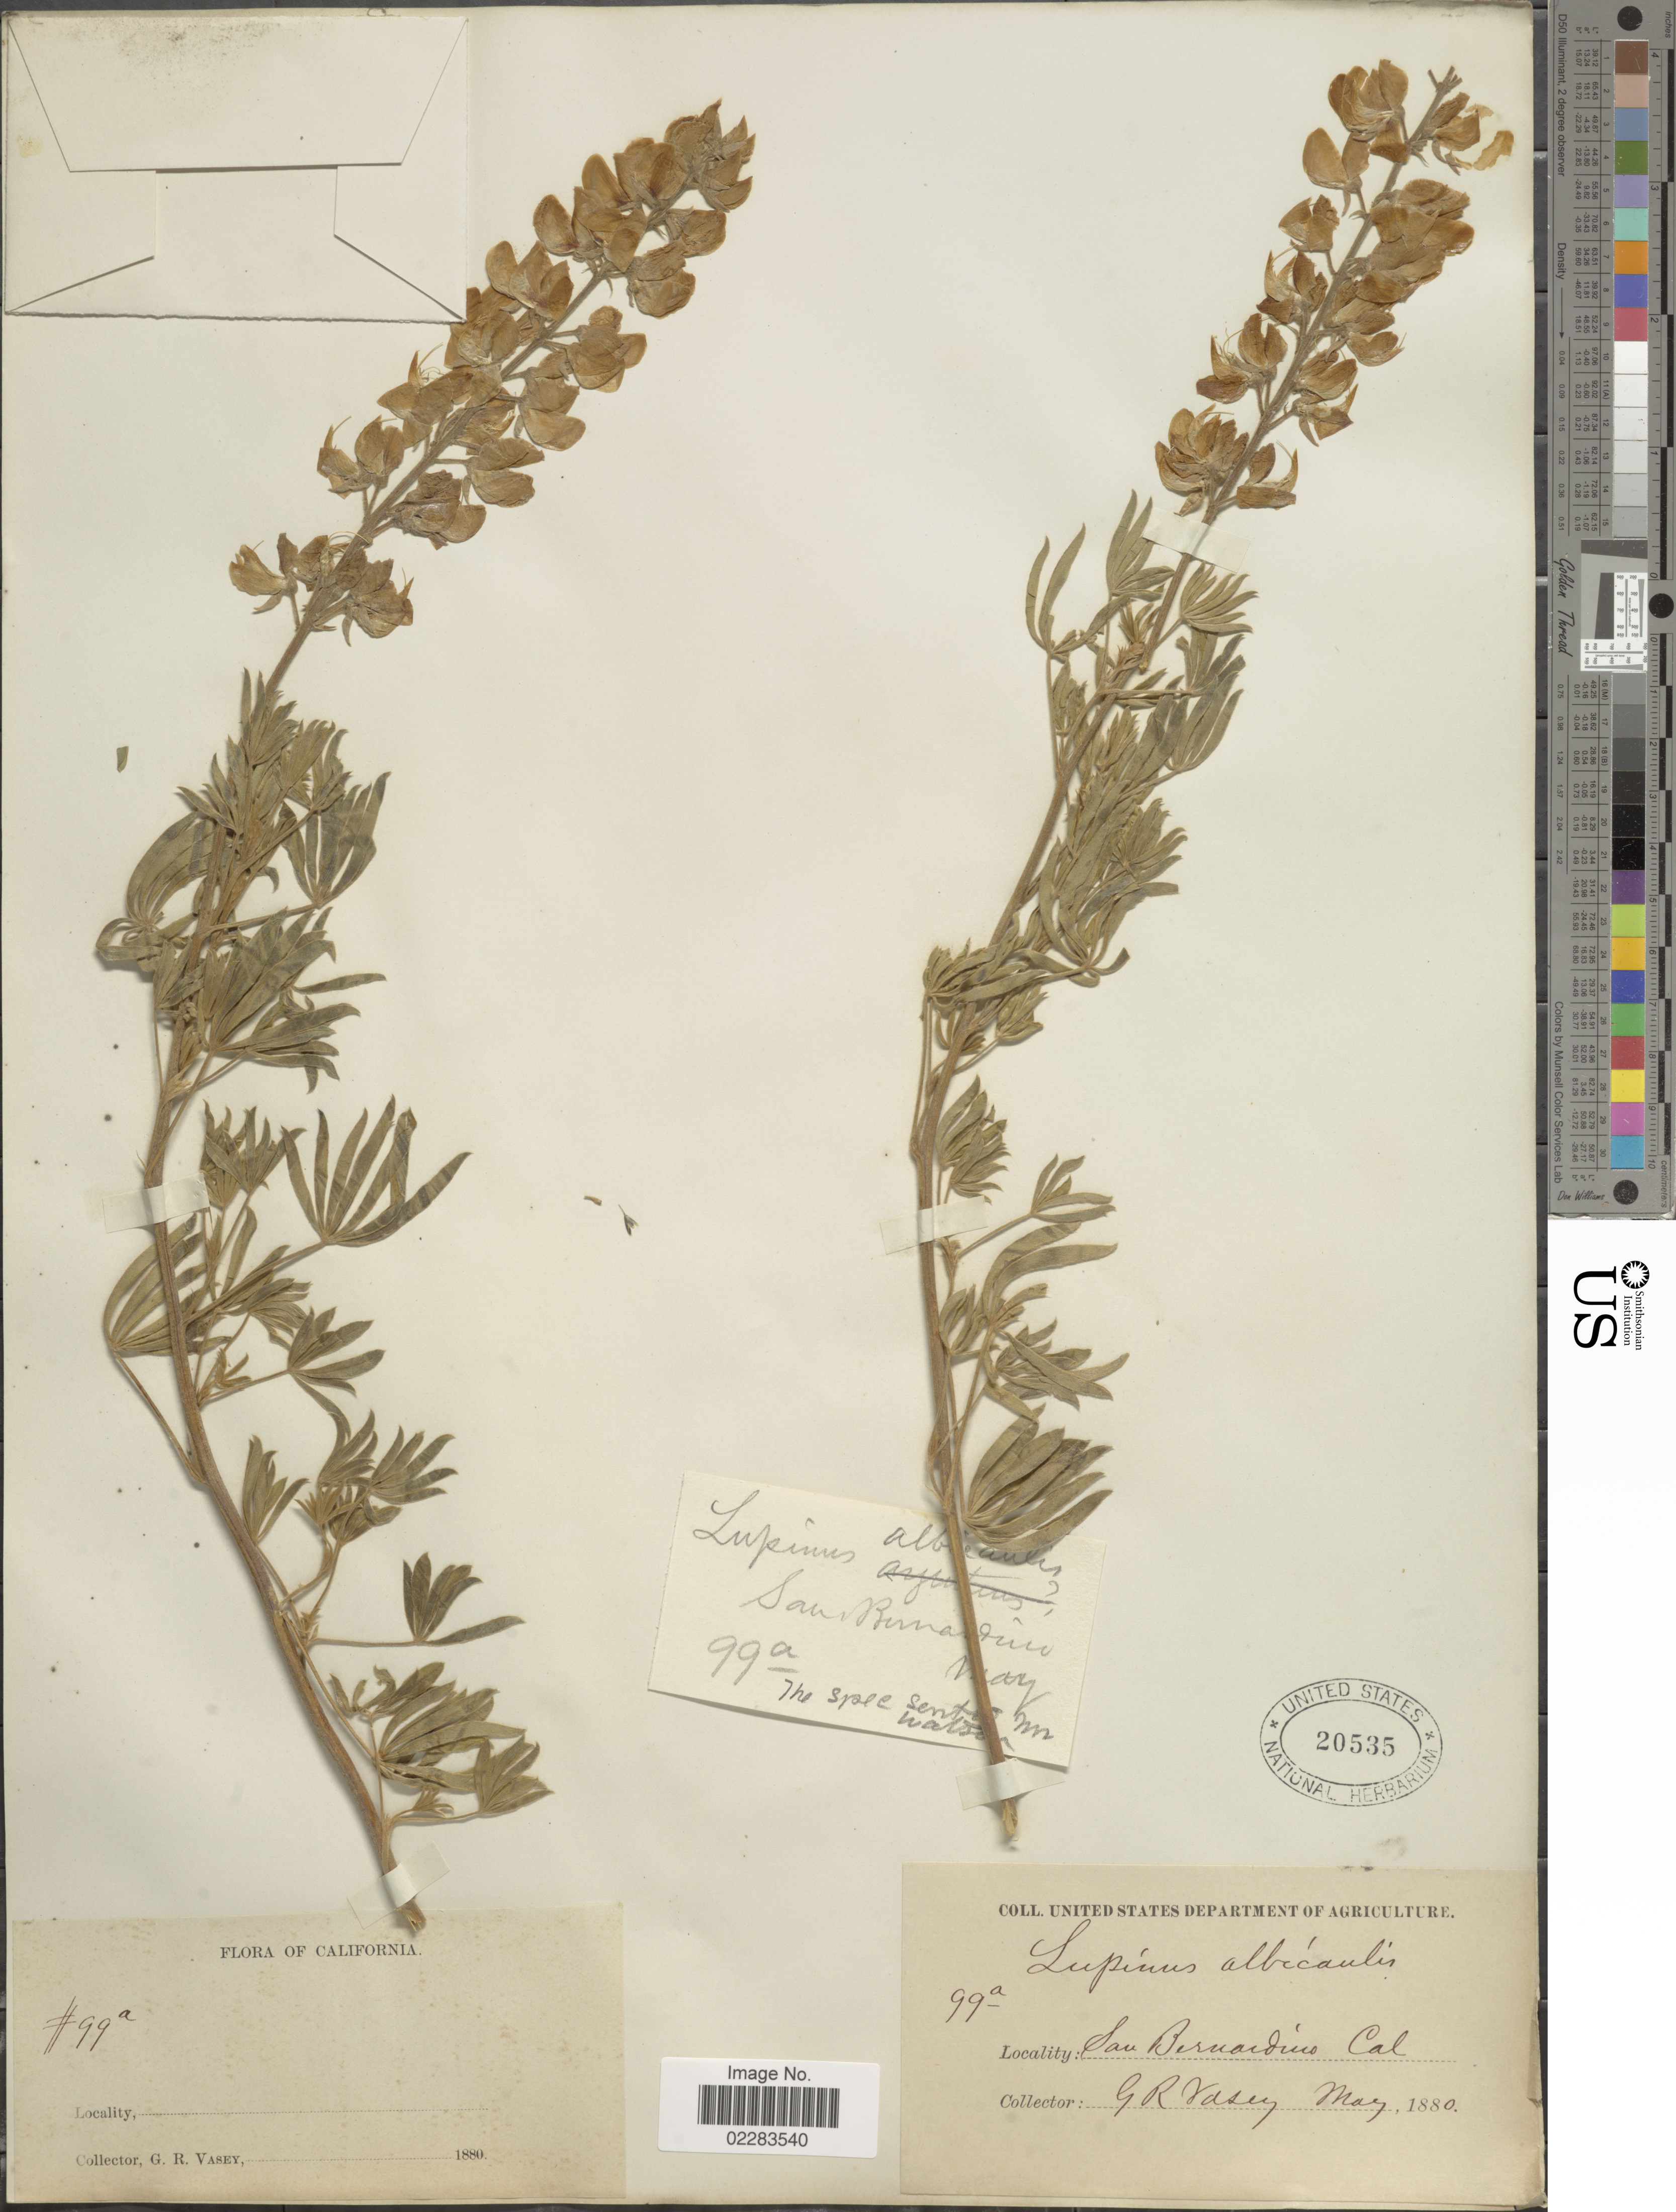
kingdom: Plantae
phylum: Tracheophyta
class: Magnoliopsida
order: Fabales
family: Fabaceae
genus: Lupinus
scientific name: Lupinus albicaulis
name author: Douglas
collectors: G. R. Vasey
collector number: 99a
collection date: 1880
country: United States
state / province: California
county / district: San Bernardino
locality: San Bernardino Cal.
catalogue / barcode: US 20535